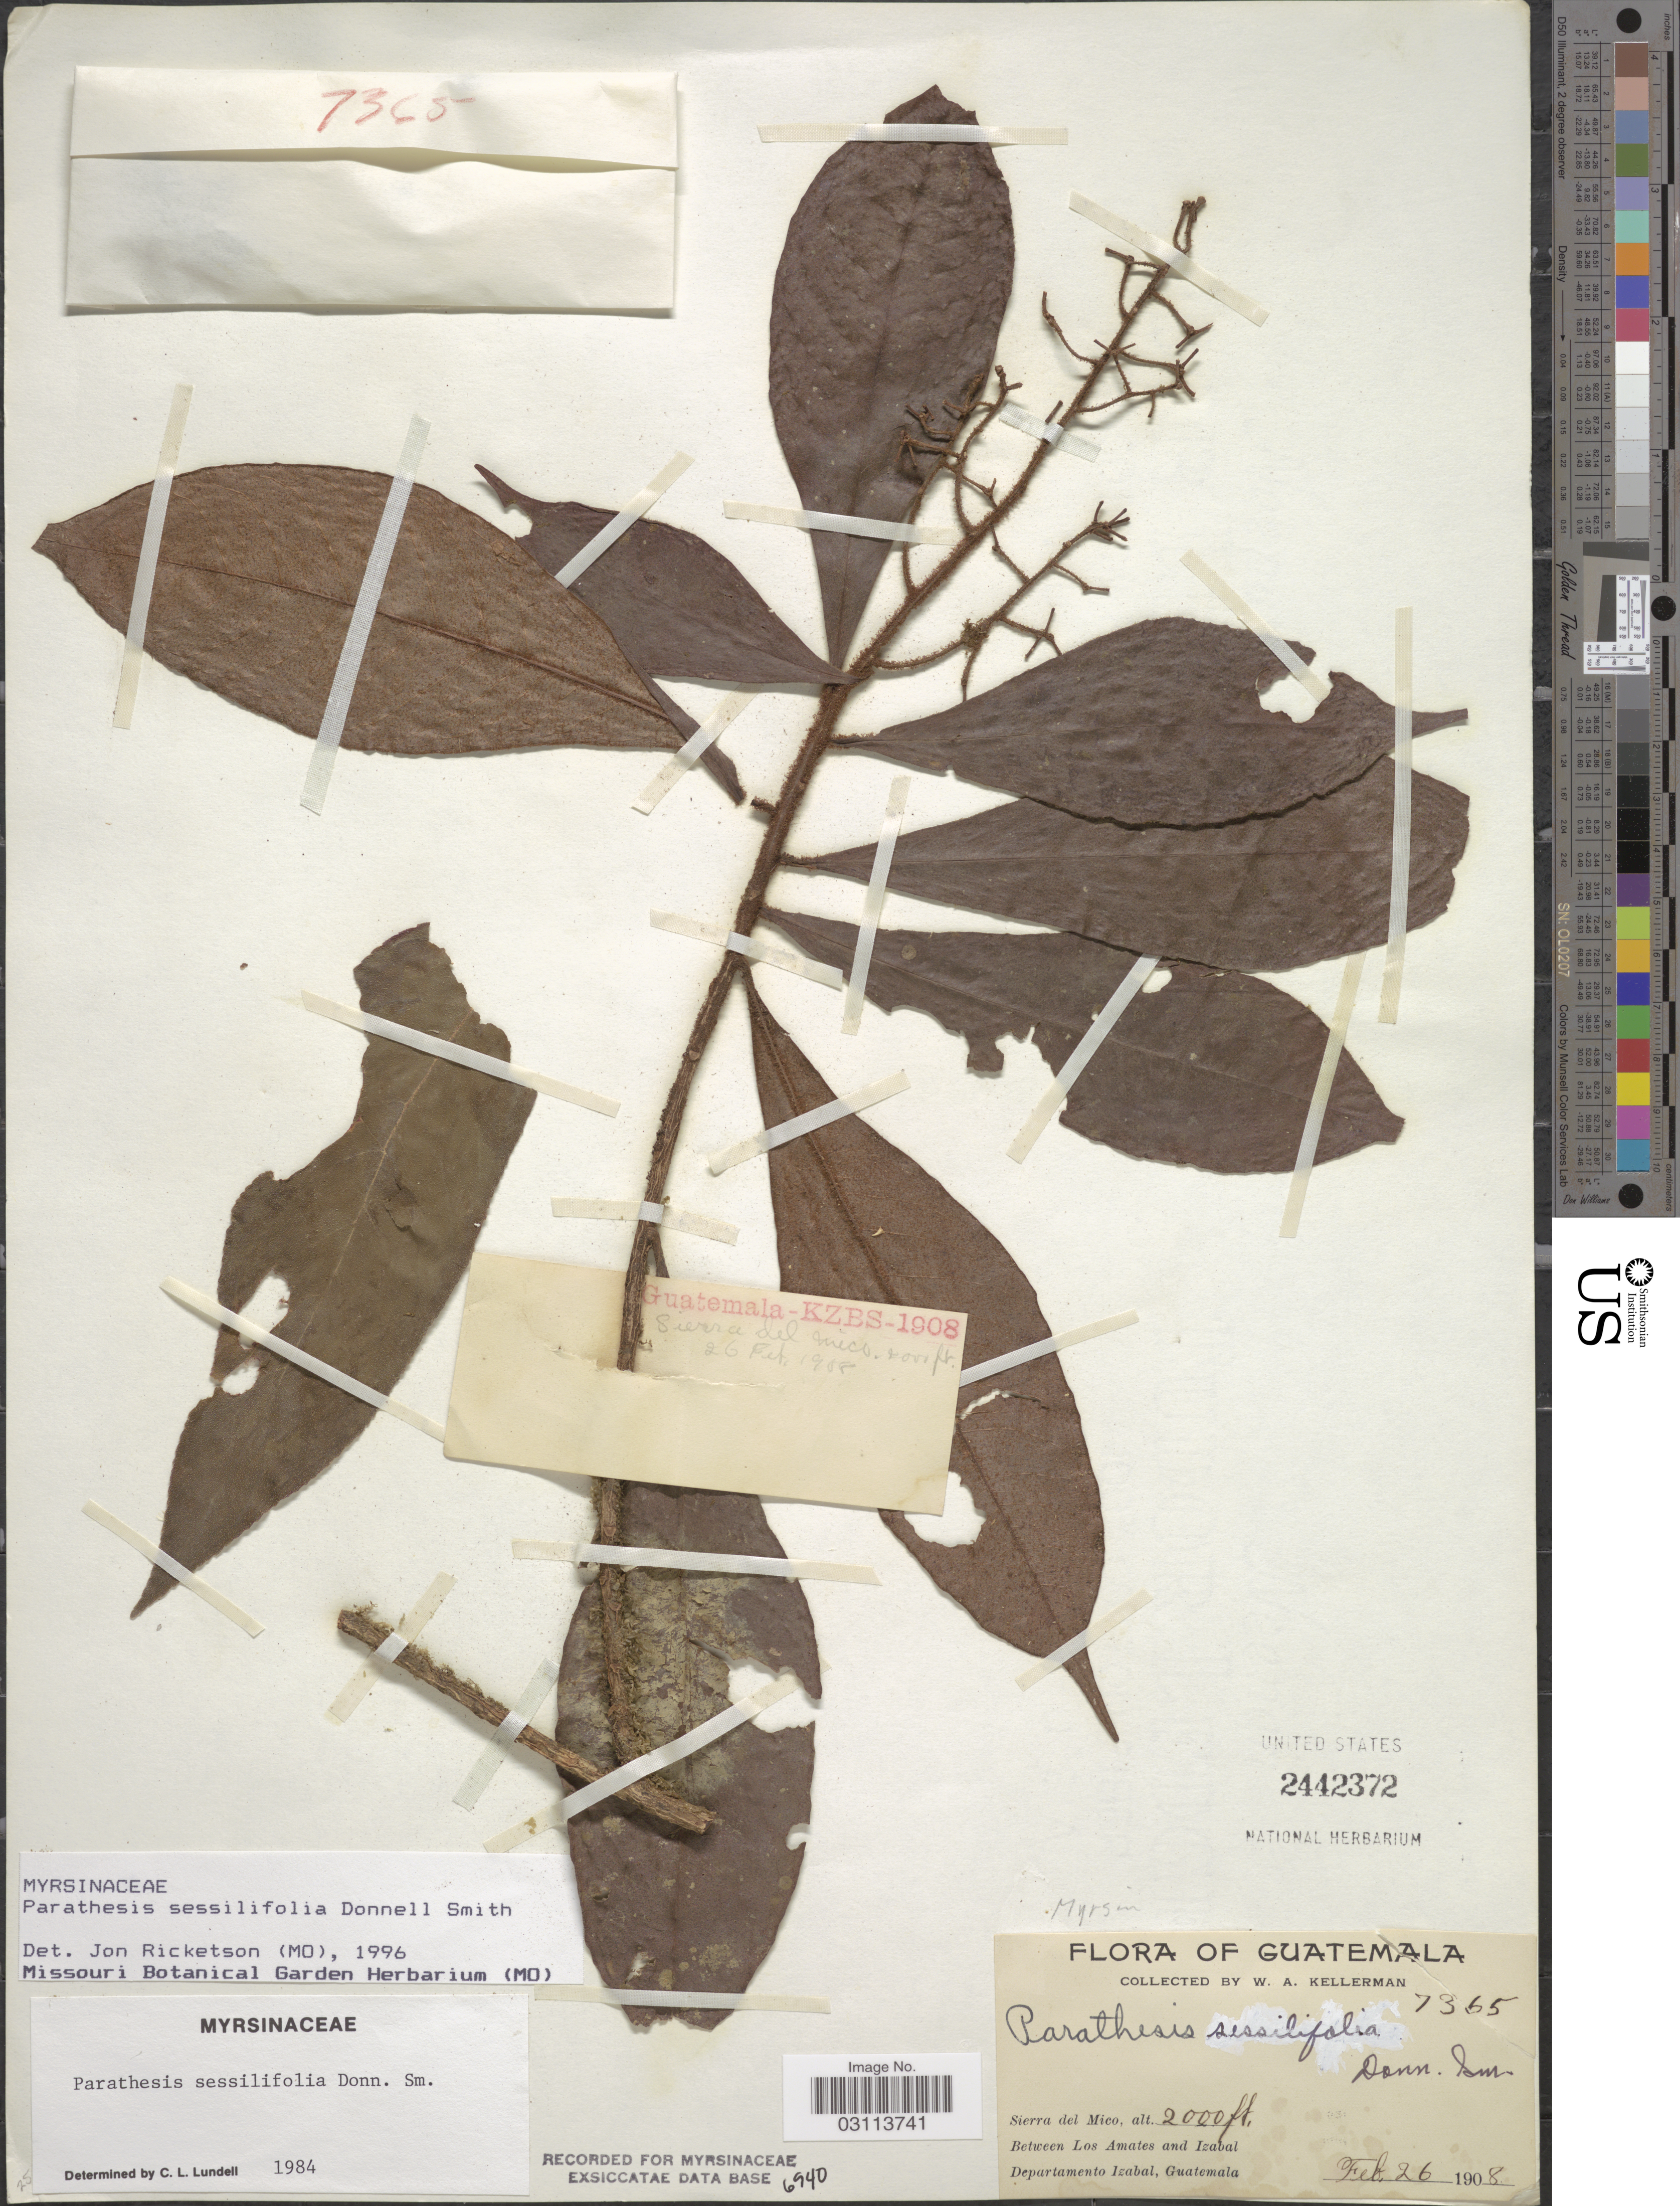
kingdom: Plantae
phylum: Tracheophyta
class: Magnoliopsida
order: Ericales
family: Primulaceae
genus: Parathesis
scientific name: Parathesis sessilifolia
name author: Donn. Sm.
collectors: W. Kellerman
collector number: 7365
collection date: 1908-02-26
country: Guatemala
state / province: Izabal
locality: Sierra del Mico. Between Los Amates and Izabal, Departamento de Izabal.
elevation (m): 610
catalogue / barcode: US 2442372